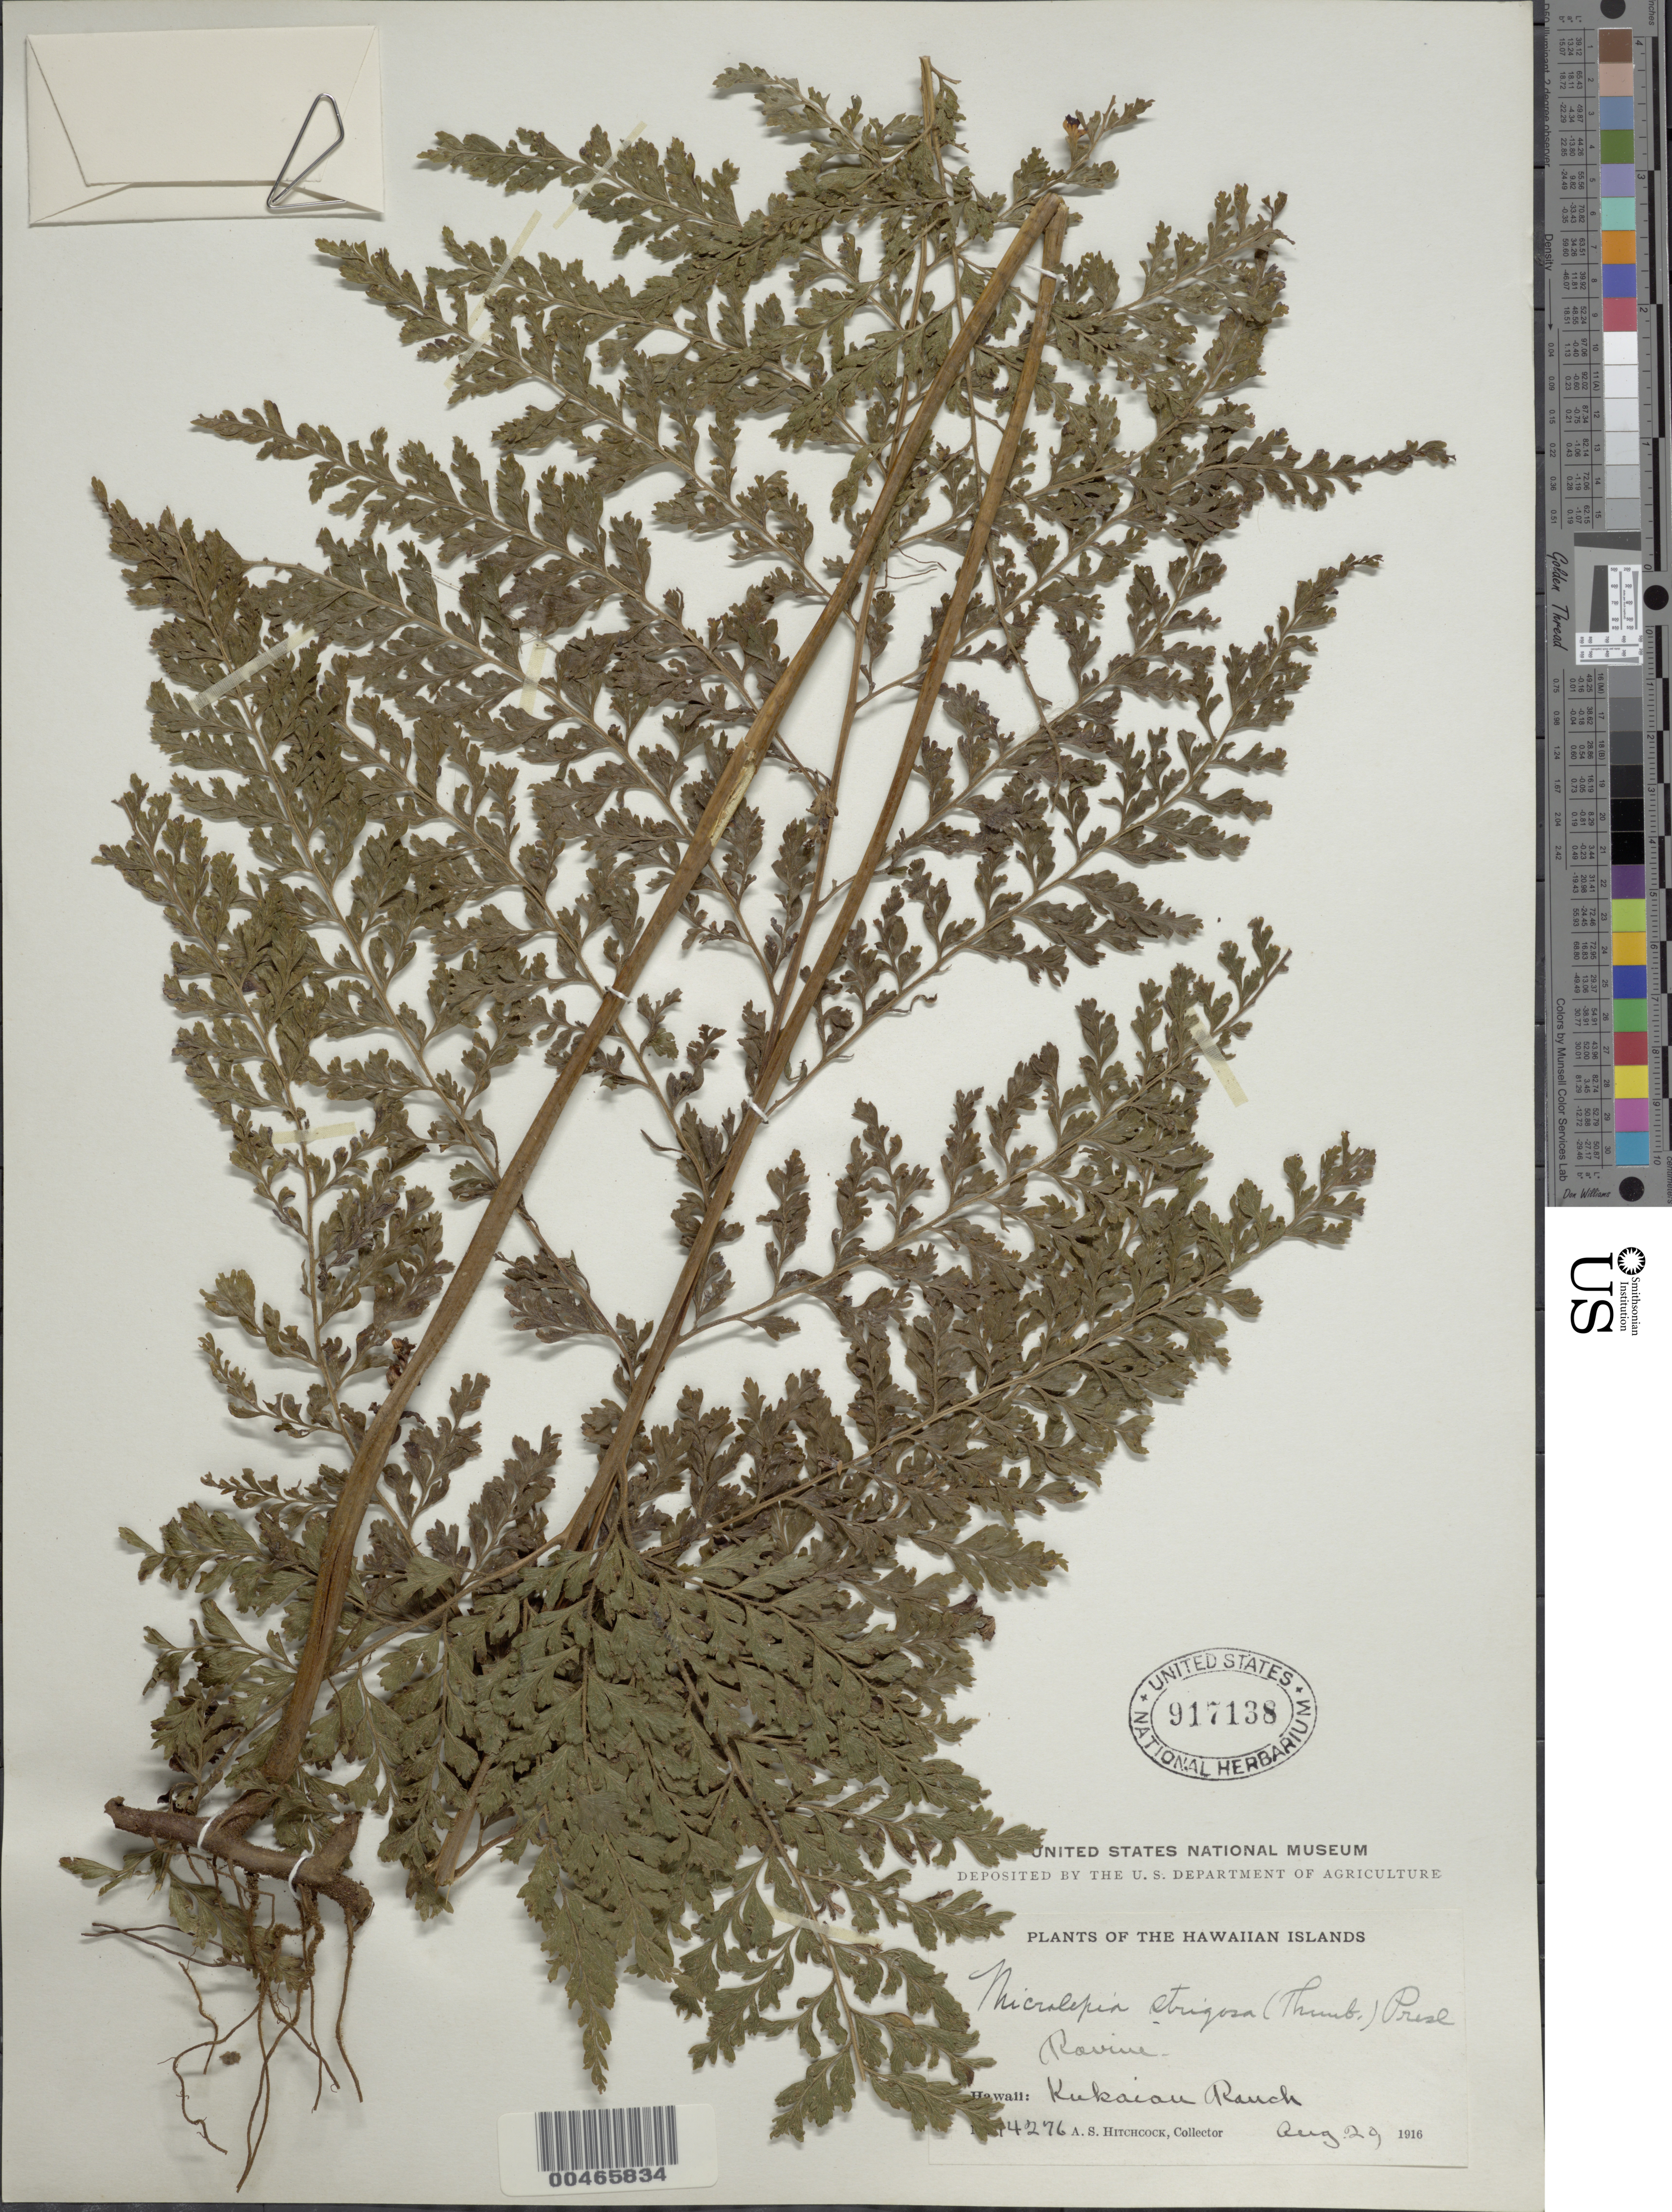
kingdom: Plantae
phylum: Tracheophyta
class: Polypodiopsida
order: Polypodiales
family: Dennstaedtiaceae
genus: Microlepia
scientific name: Microlepia strigosa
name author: (Thunb.) J. Presl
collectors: A. S. Hitchcock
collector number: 14276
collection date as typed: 20 Aug 1916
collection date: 1916-08-20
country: United States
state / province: Hawaii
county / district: Hawaii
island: Hawaii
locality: Kukaiau Ranch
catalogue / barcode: US 917138